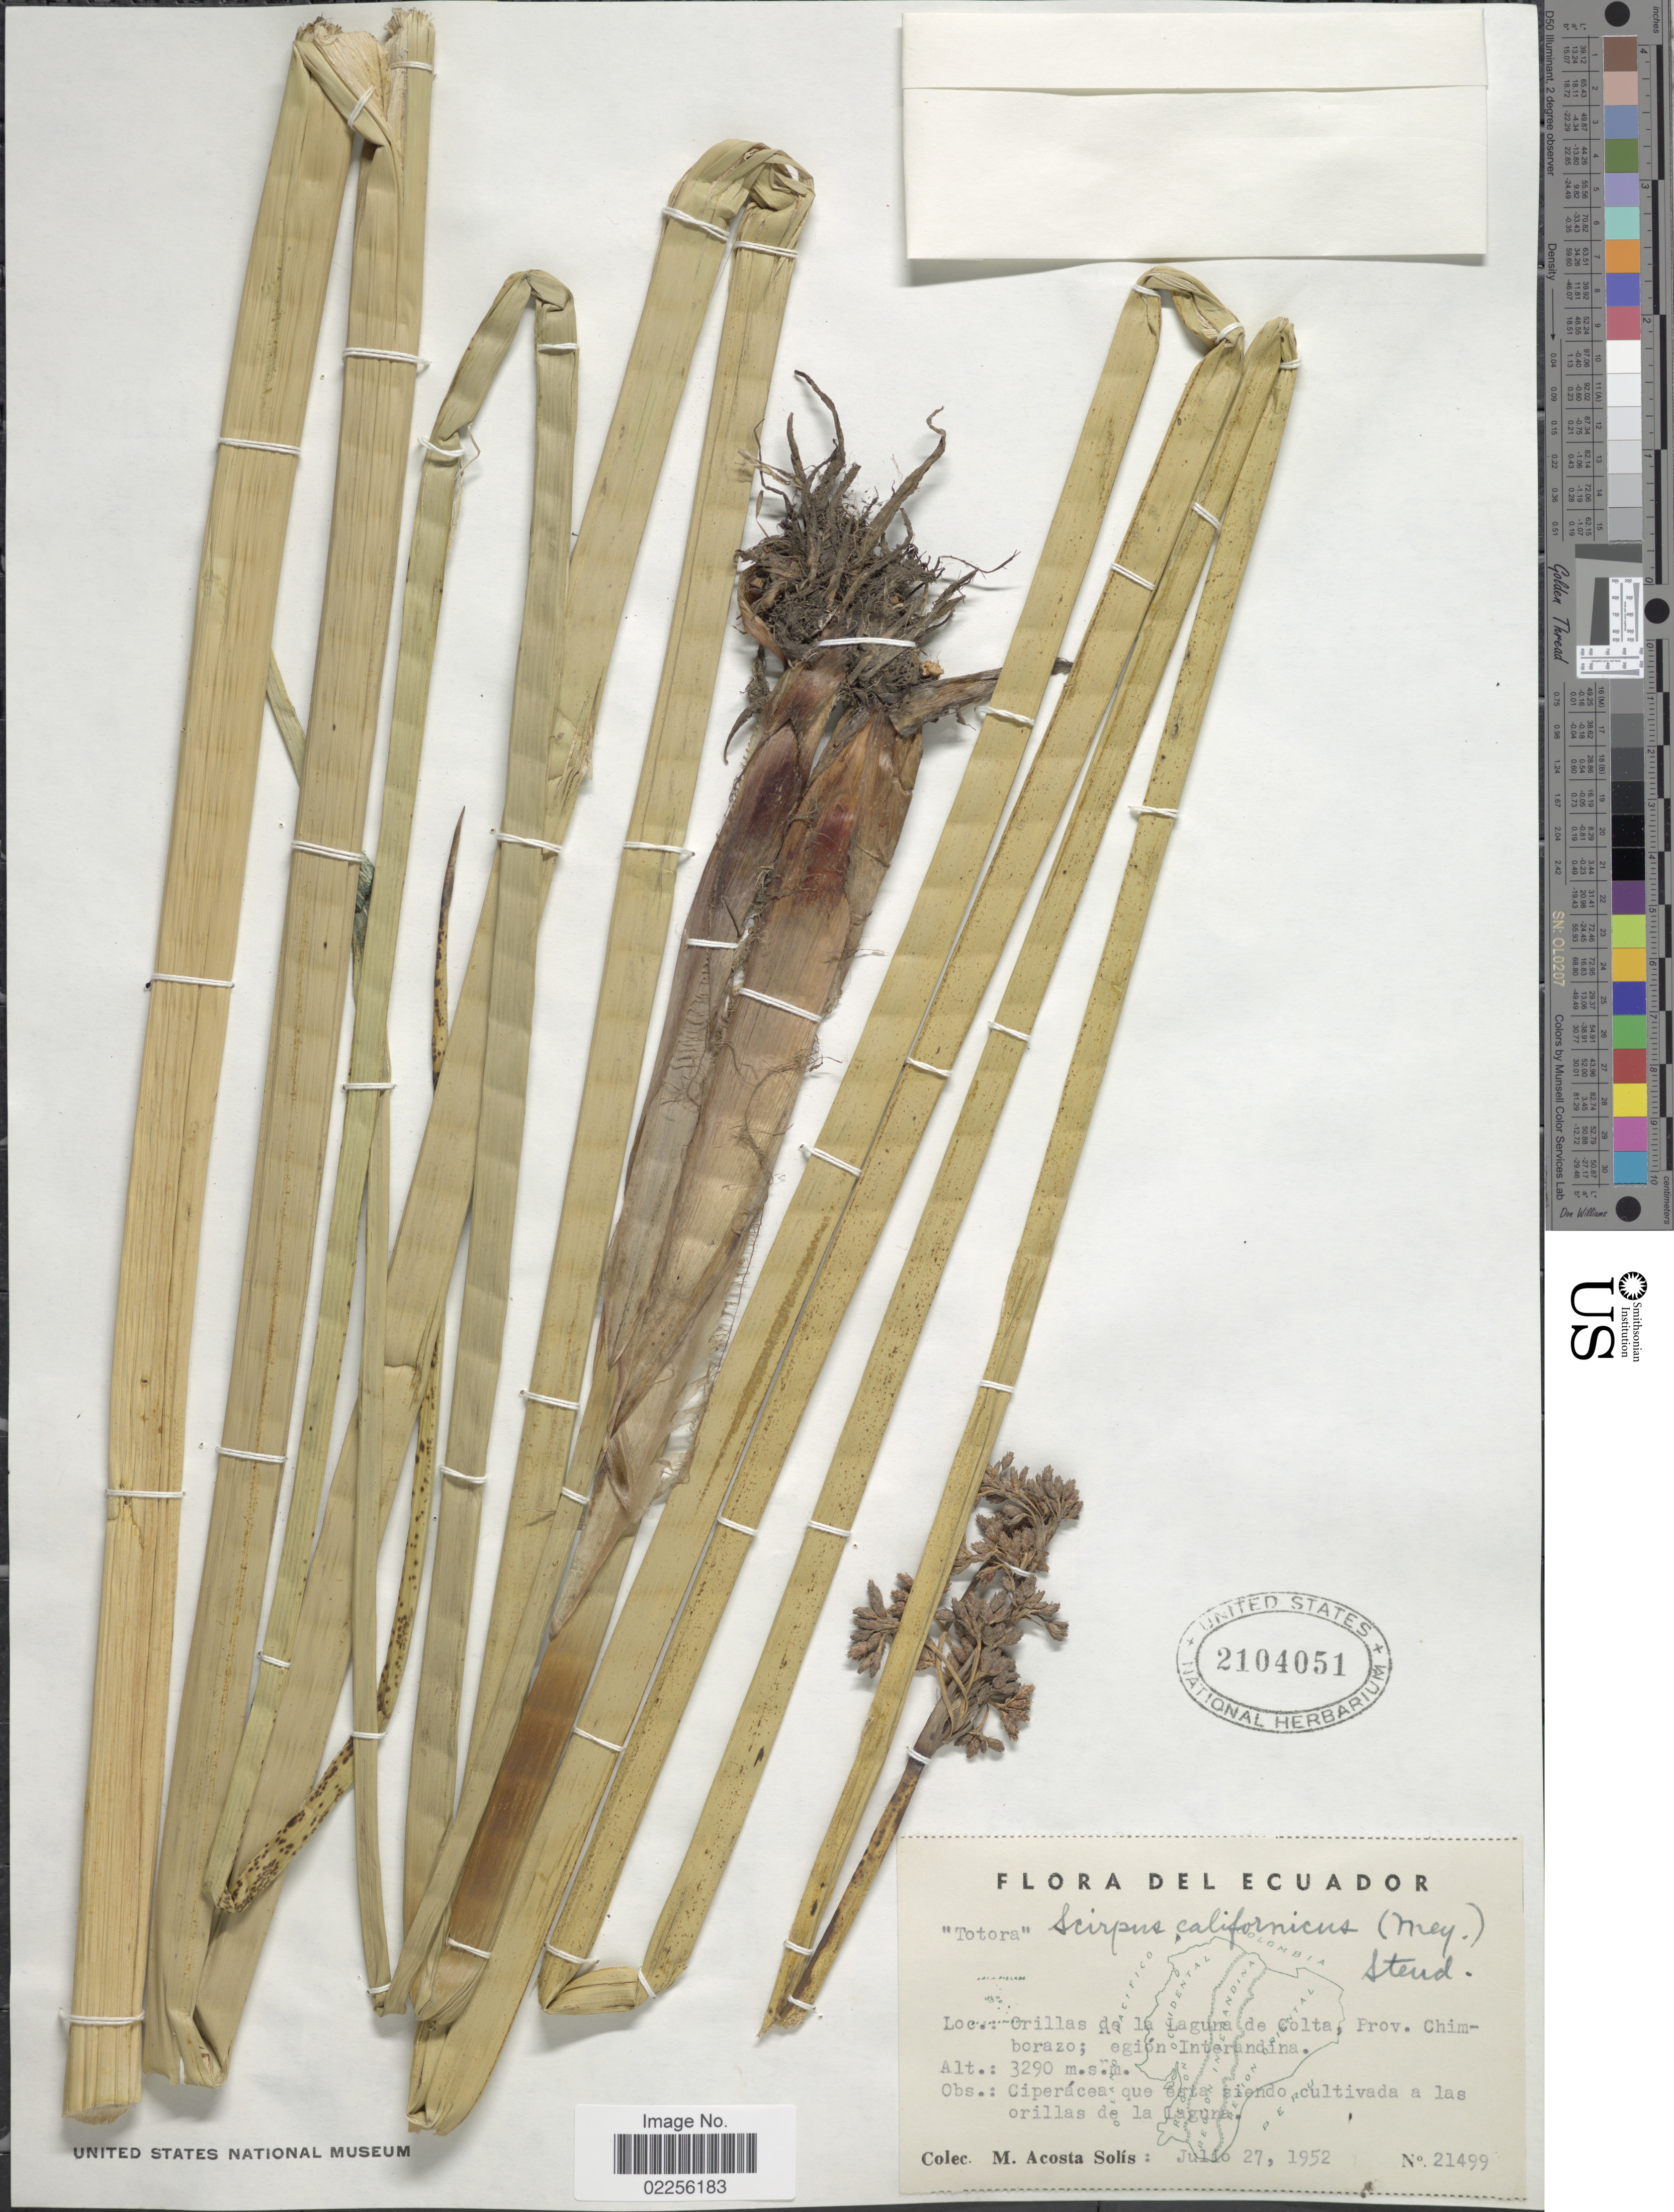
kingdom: Plantae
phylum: Tracheophyta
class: Liliopsida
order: Poales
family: Cyperaceae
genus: Schoenoplectus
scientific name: Schoenoplectus californicus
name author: (C.A. Mey.) Soják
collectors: M. Acosta Solis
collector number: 21499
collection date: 1952-07-27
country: Ecuador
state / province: Chimborazo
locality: Orillas de la Laguna de Colta; egion Interandina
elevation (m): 3290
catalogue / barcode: US 2104051